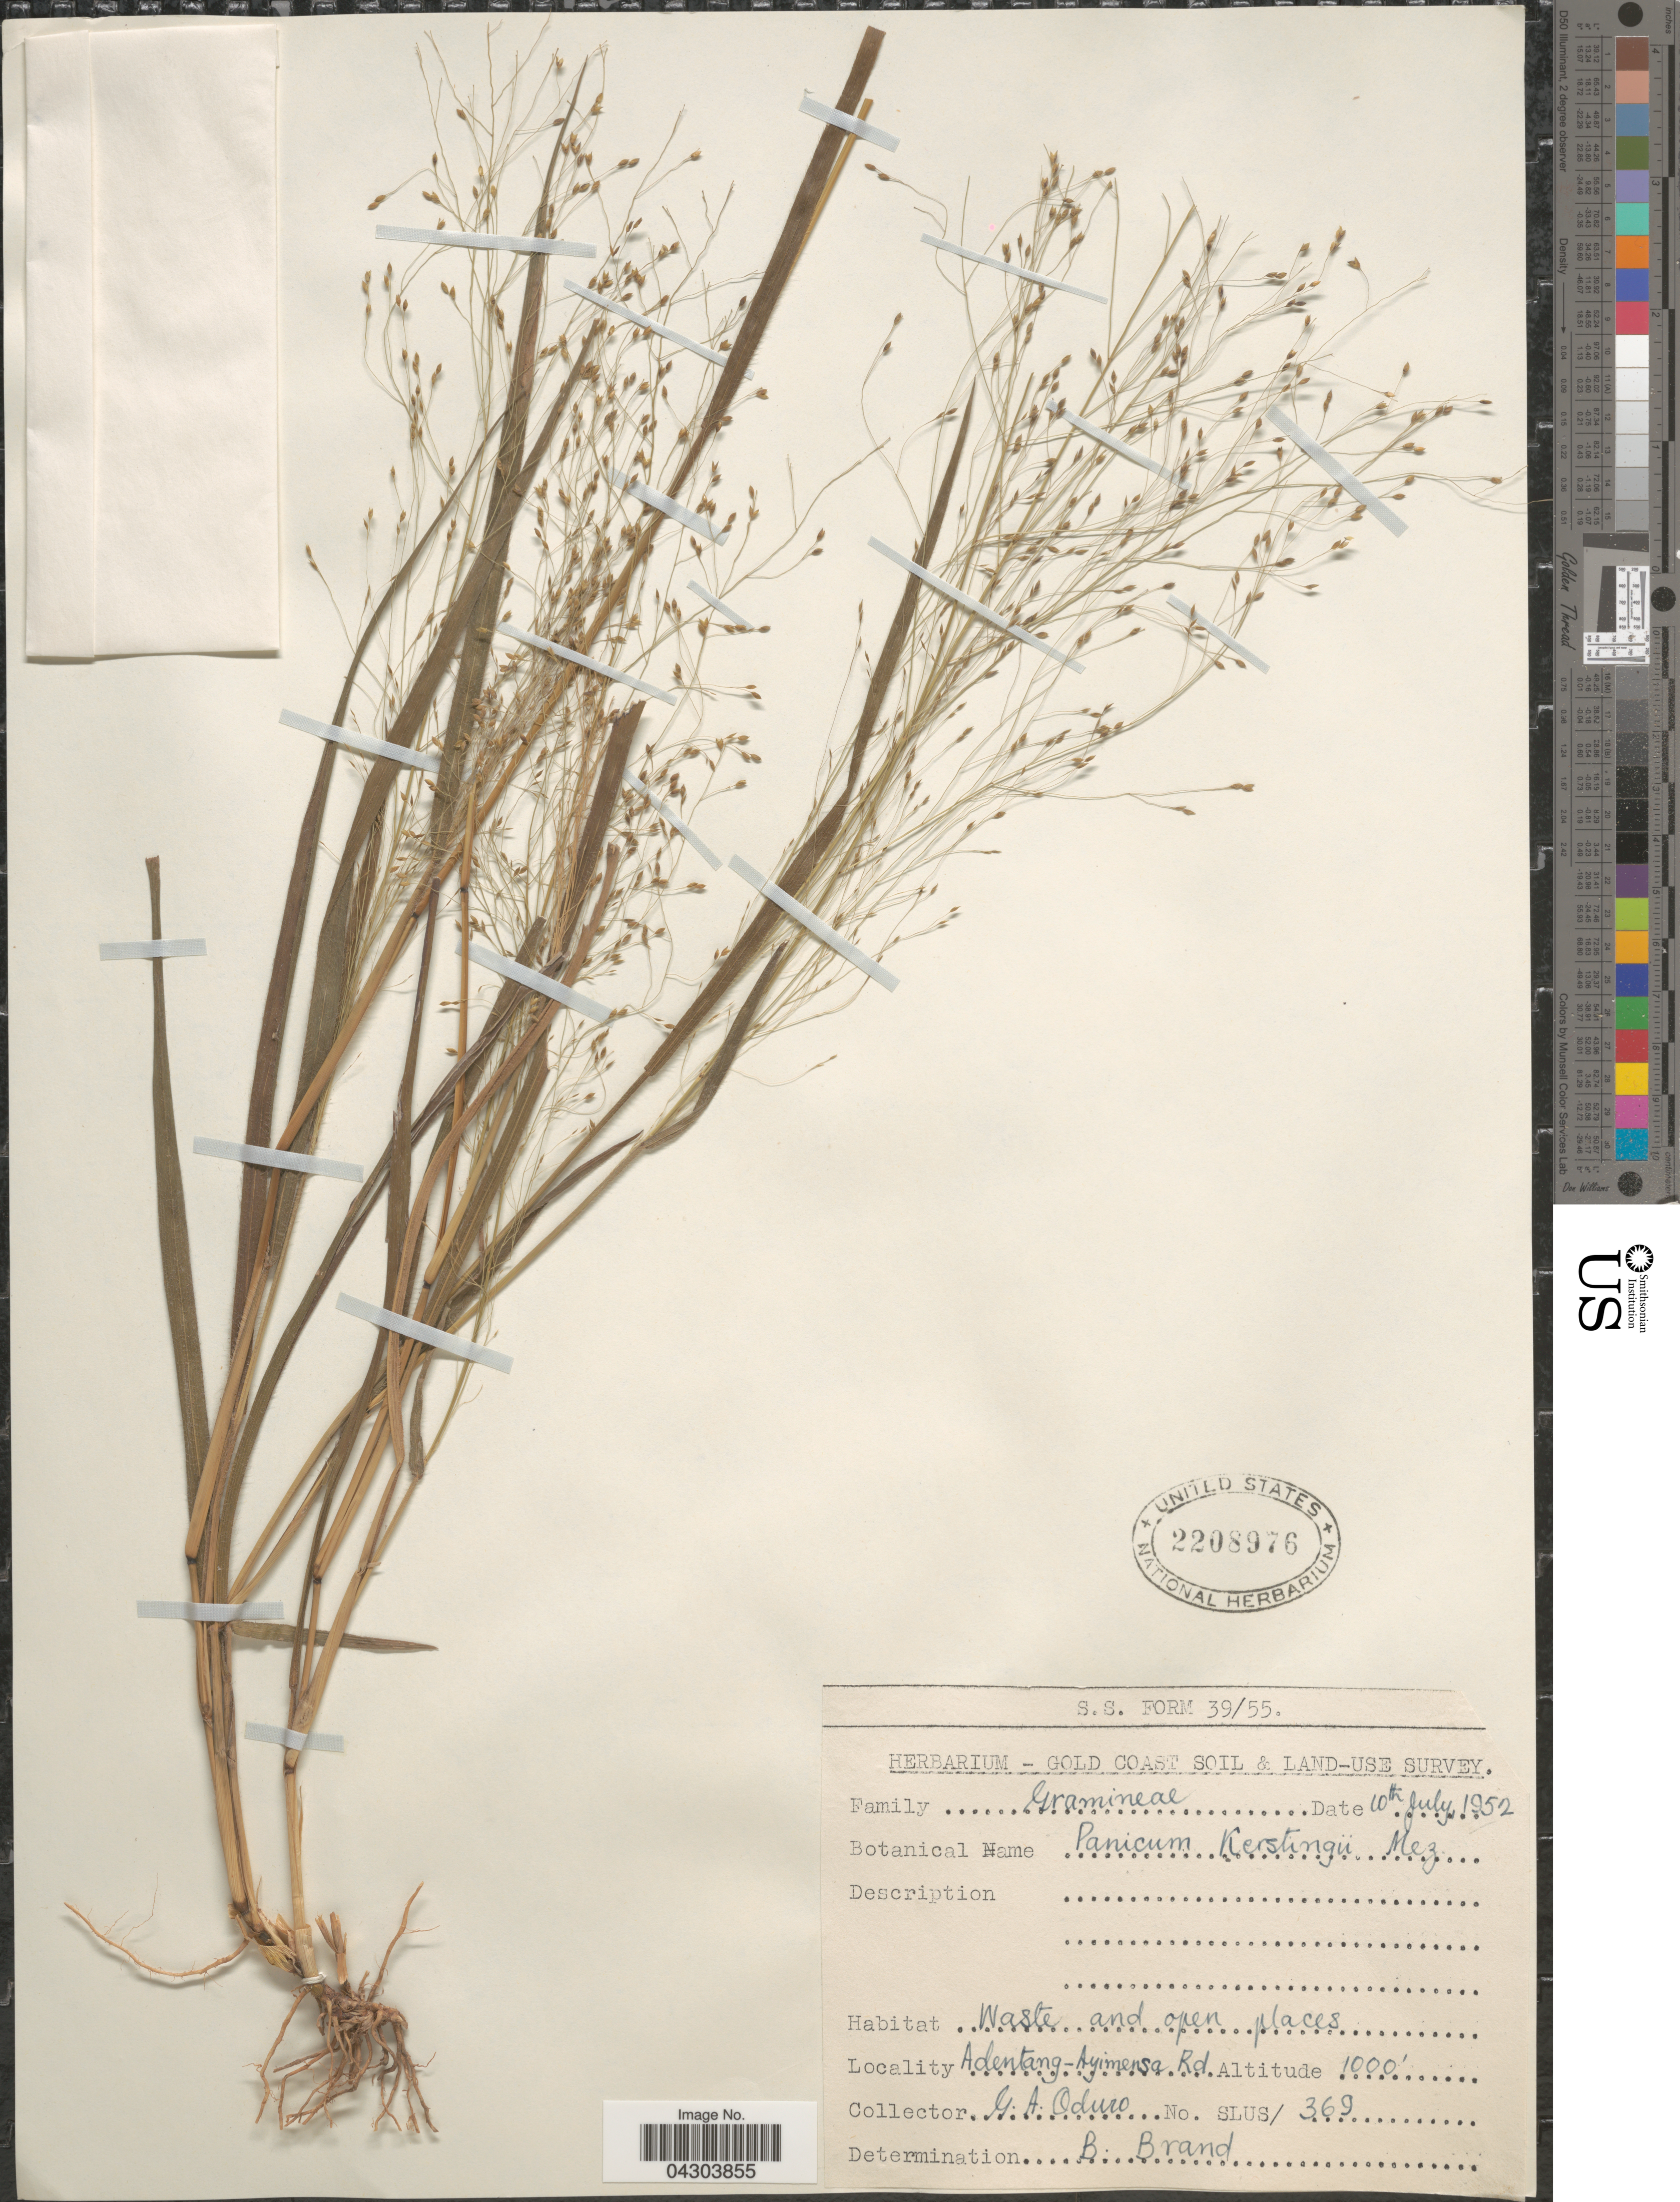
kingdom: Plantae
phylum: Tracheophyta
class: Liliopsida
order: Poales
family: Poaceae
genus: Panicum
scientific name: Panicum pansum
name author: Rendle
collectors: G. Oduro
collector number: SLUS/369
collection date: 1952-07-10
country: Ghana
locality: Gold Coast Soil & Land-Use Survey. Adentang-Ayimensa Rd.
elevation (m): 305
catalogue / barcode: US 2208976